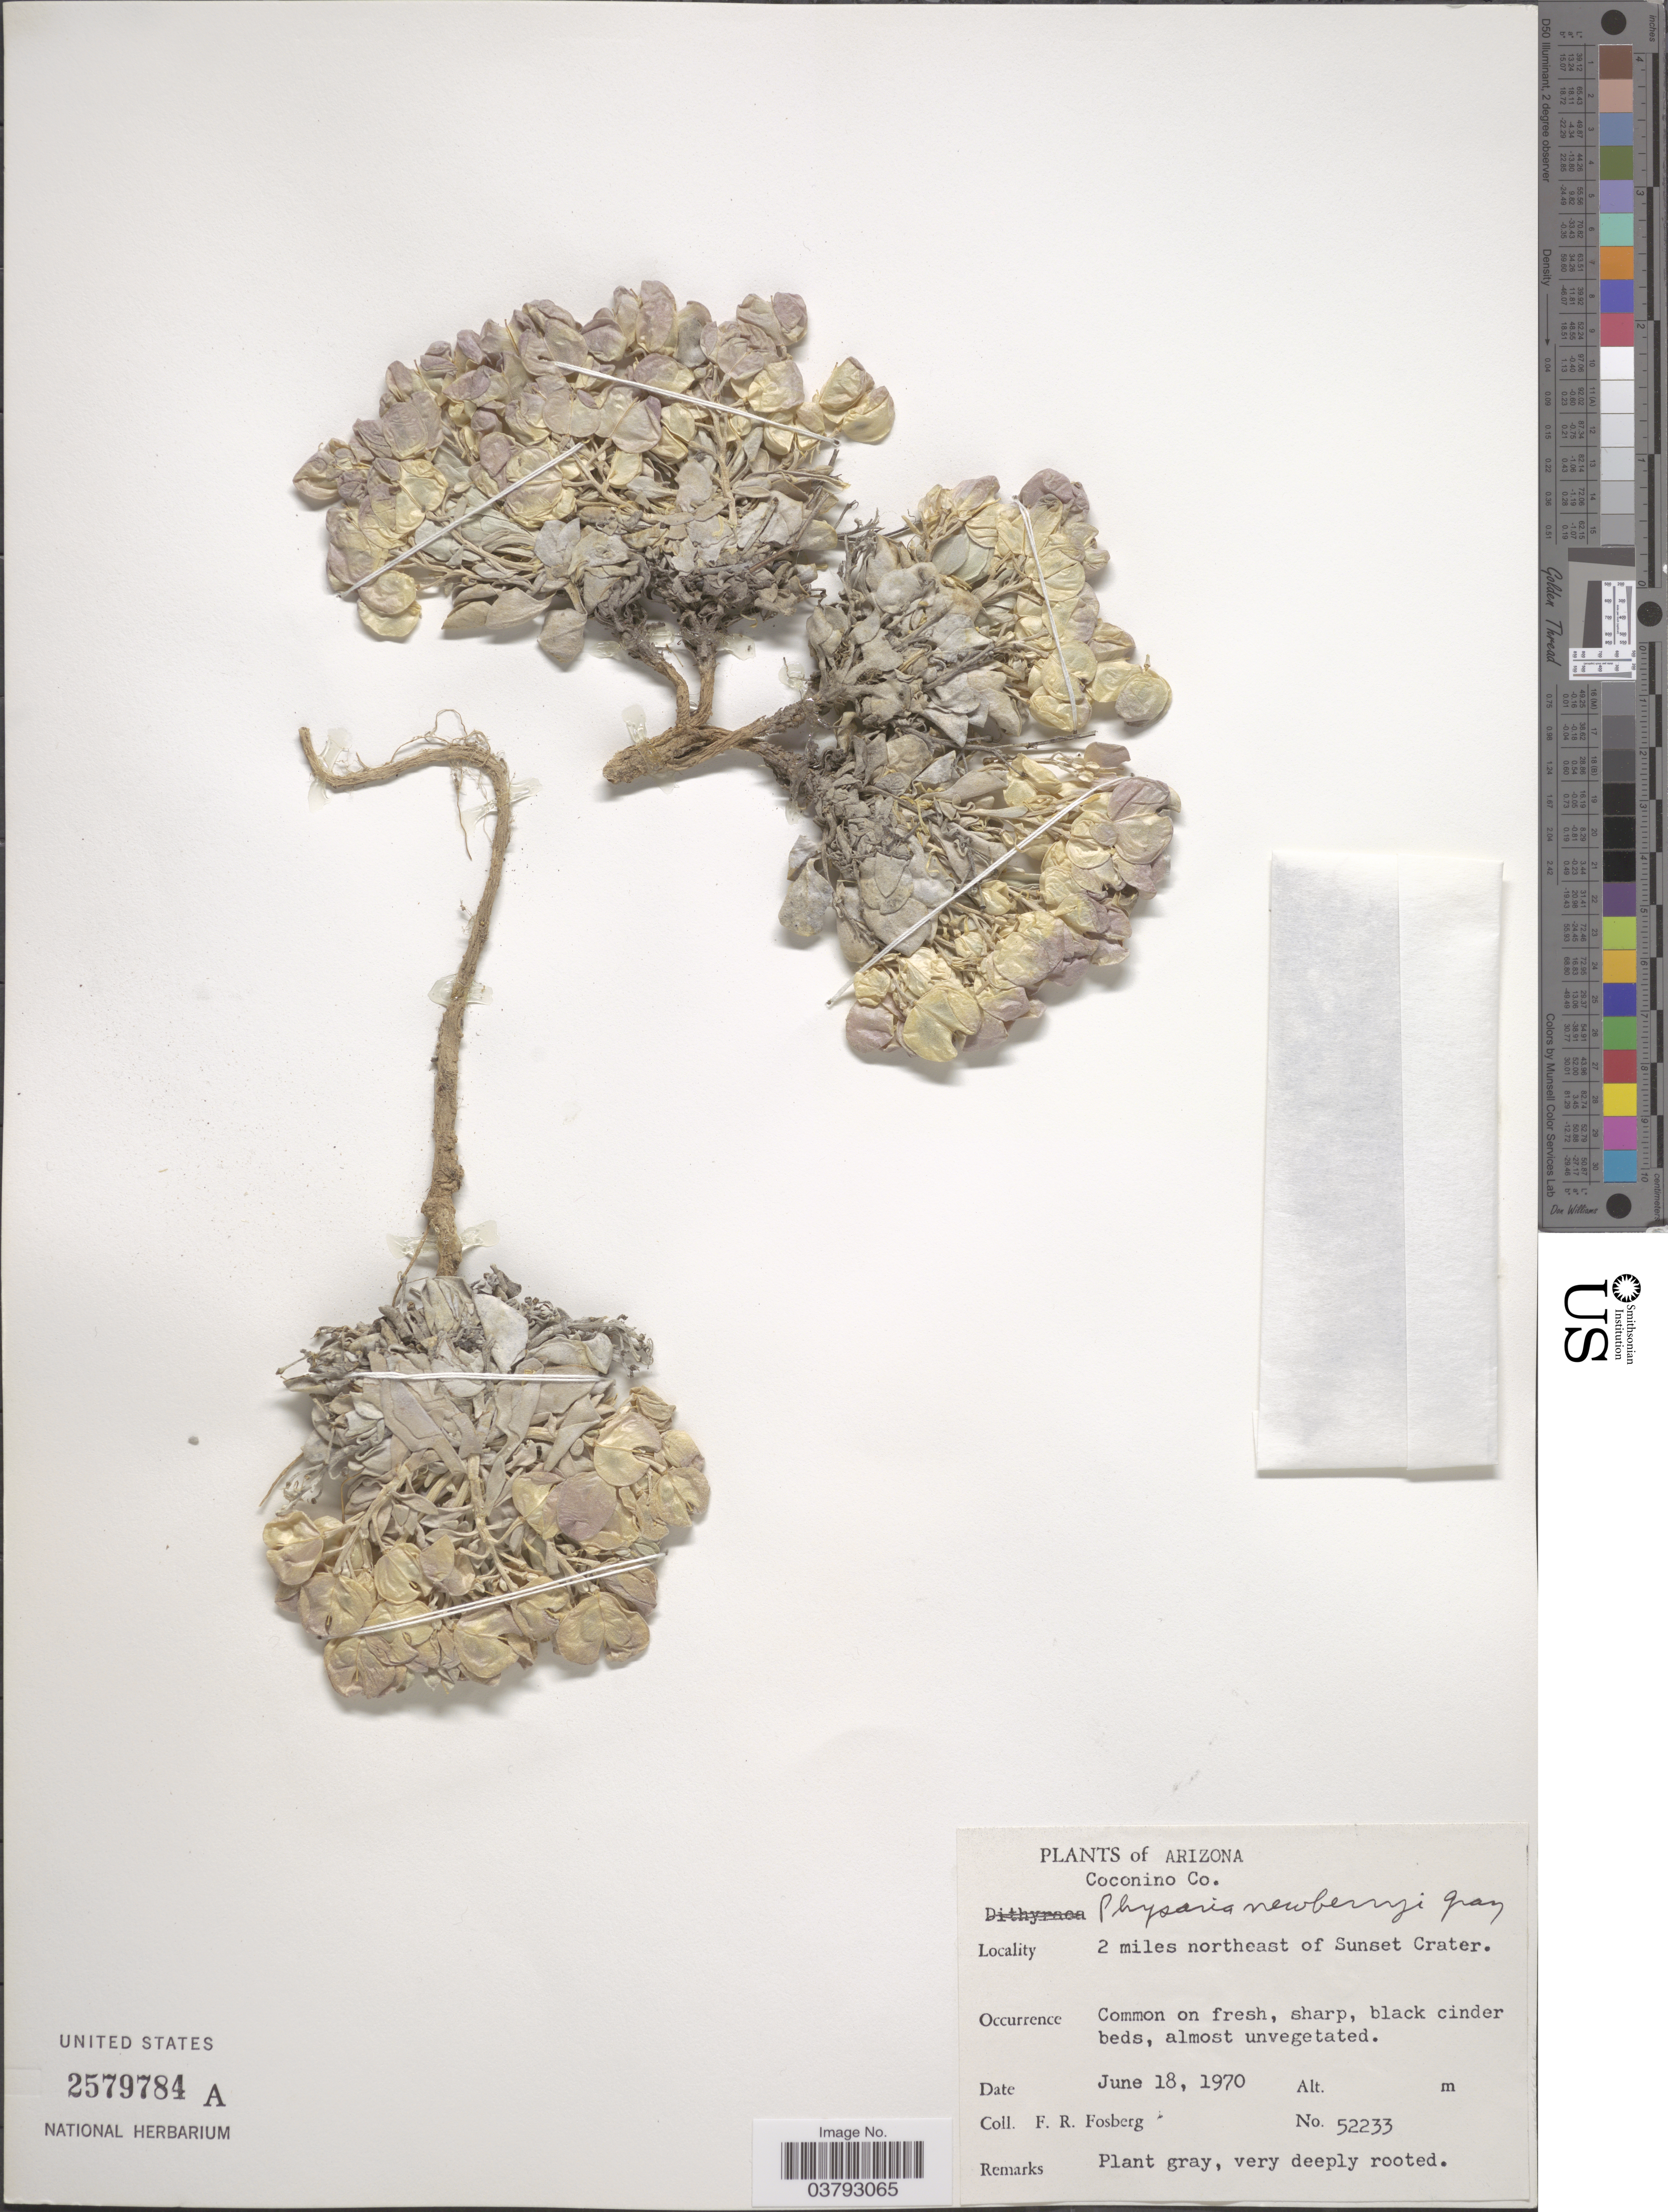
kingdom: Plantae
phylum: Tracheophyta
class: Magnoliopsida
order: Brassicales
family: Brassicaceae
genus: Physaria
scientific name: Physaria newberryi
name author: A. Gray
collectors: F. R. Fosberg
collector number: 52233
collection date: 1970-06-18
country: United States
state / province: Arizona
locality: Coconino Co. 2 miles northeast of Sunset Crater.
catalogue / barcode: US 2579784A